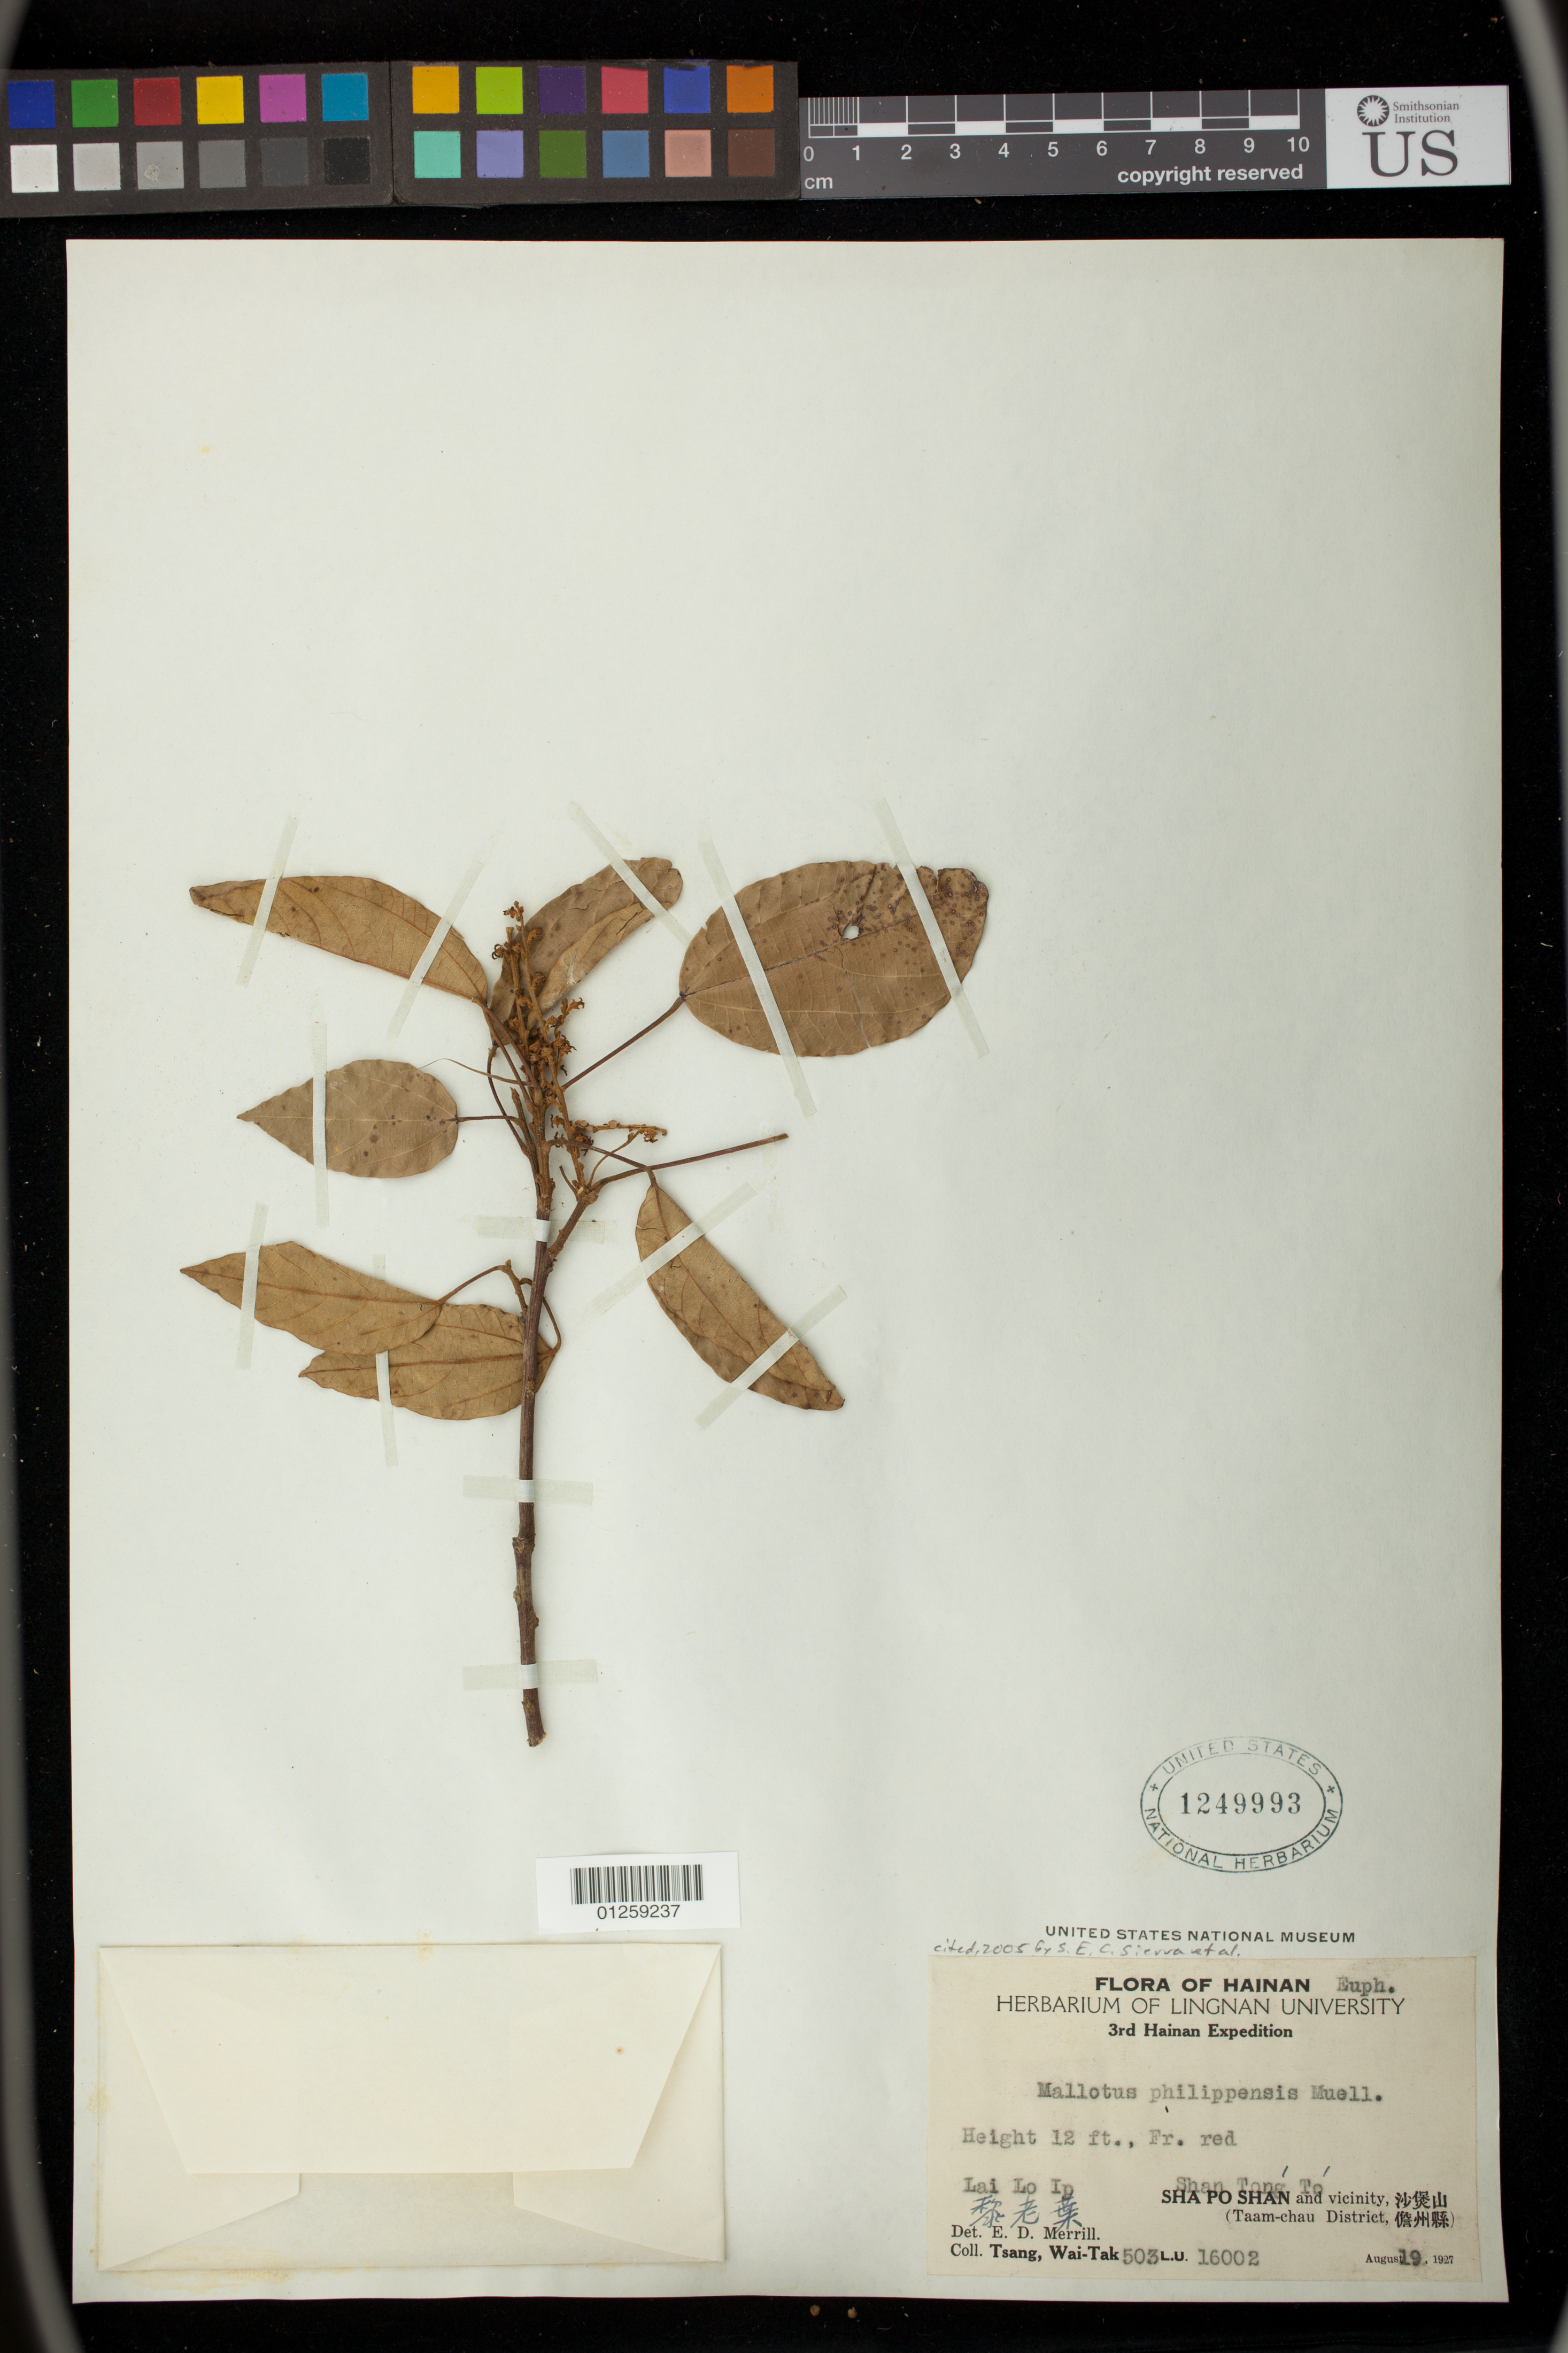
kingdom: Plantae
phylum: Tracheophyta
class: Magnoliopsida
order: Malpighiales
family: Euphorbiaceae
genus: Mallotus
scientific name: Mallotus philippensis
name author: (Lam.) Müll. Arg.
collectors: W. T. Tsang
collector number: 503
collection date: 1927-08-19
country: China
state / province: Hainan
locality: Sha Po Shan and vicinity, (Taam-chau District)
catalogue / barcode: US 1249993